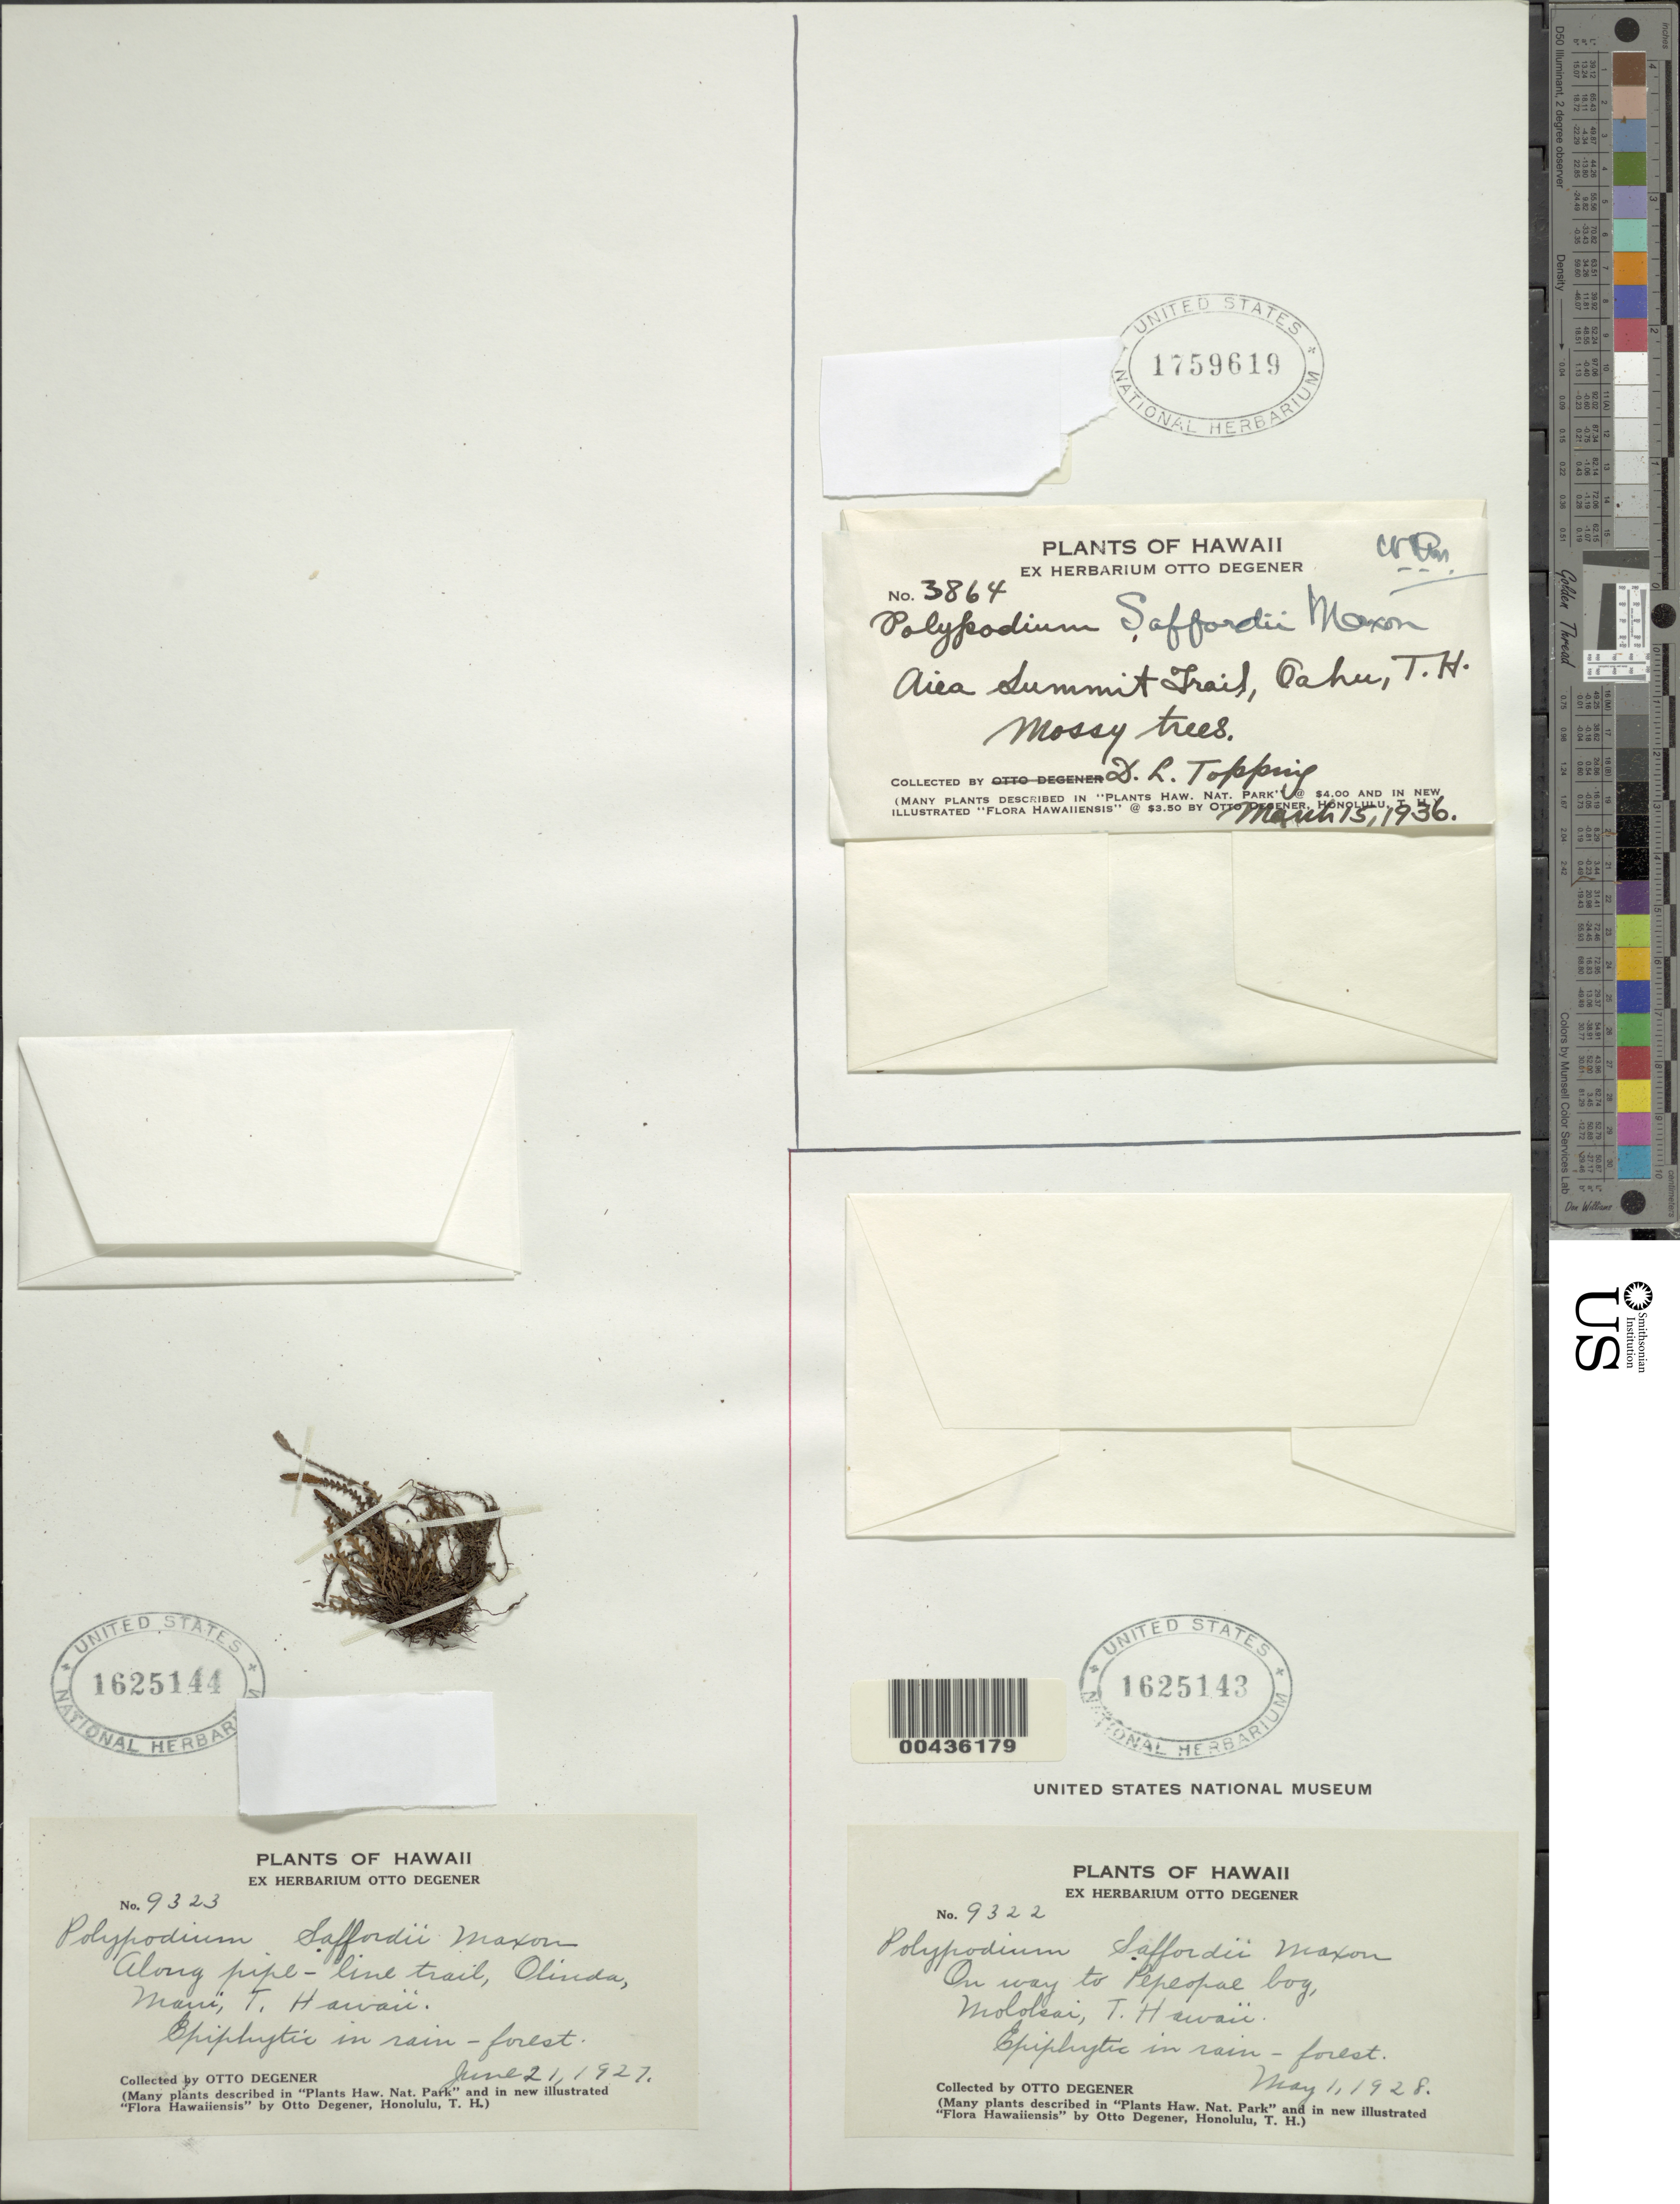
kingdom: Plantae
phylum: Tracheophyta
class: Polypodiopsida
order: Polypodiales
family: Polypodiaceae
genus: Stenogrammitis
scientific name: Stenogrammitis saffordii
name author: (Maxon) Labiak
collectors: O. Degener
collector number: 9322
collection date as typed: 1 May 1928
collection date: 1928-05-01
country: United States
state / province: Hawaii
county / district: Maui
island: Moloka'i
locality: On way to Pepeopae Bog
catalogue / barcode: US 1625143